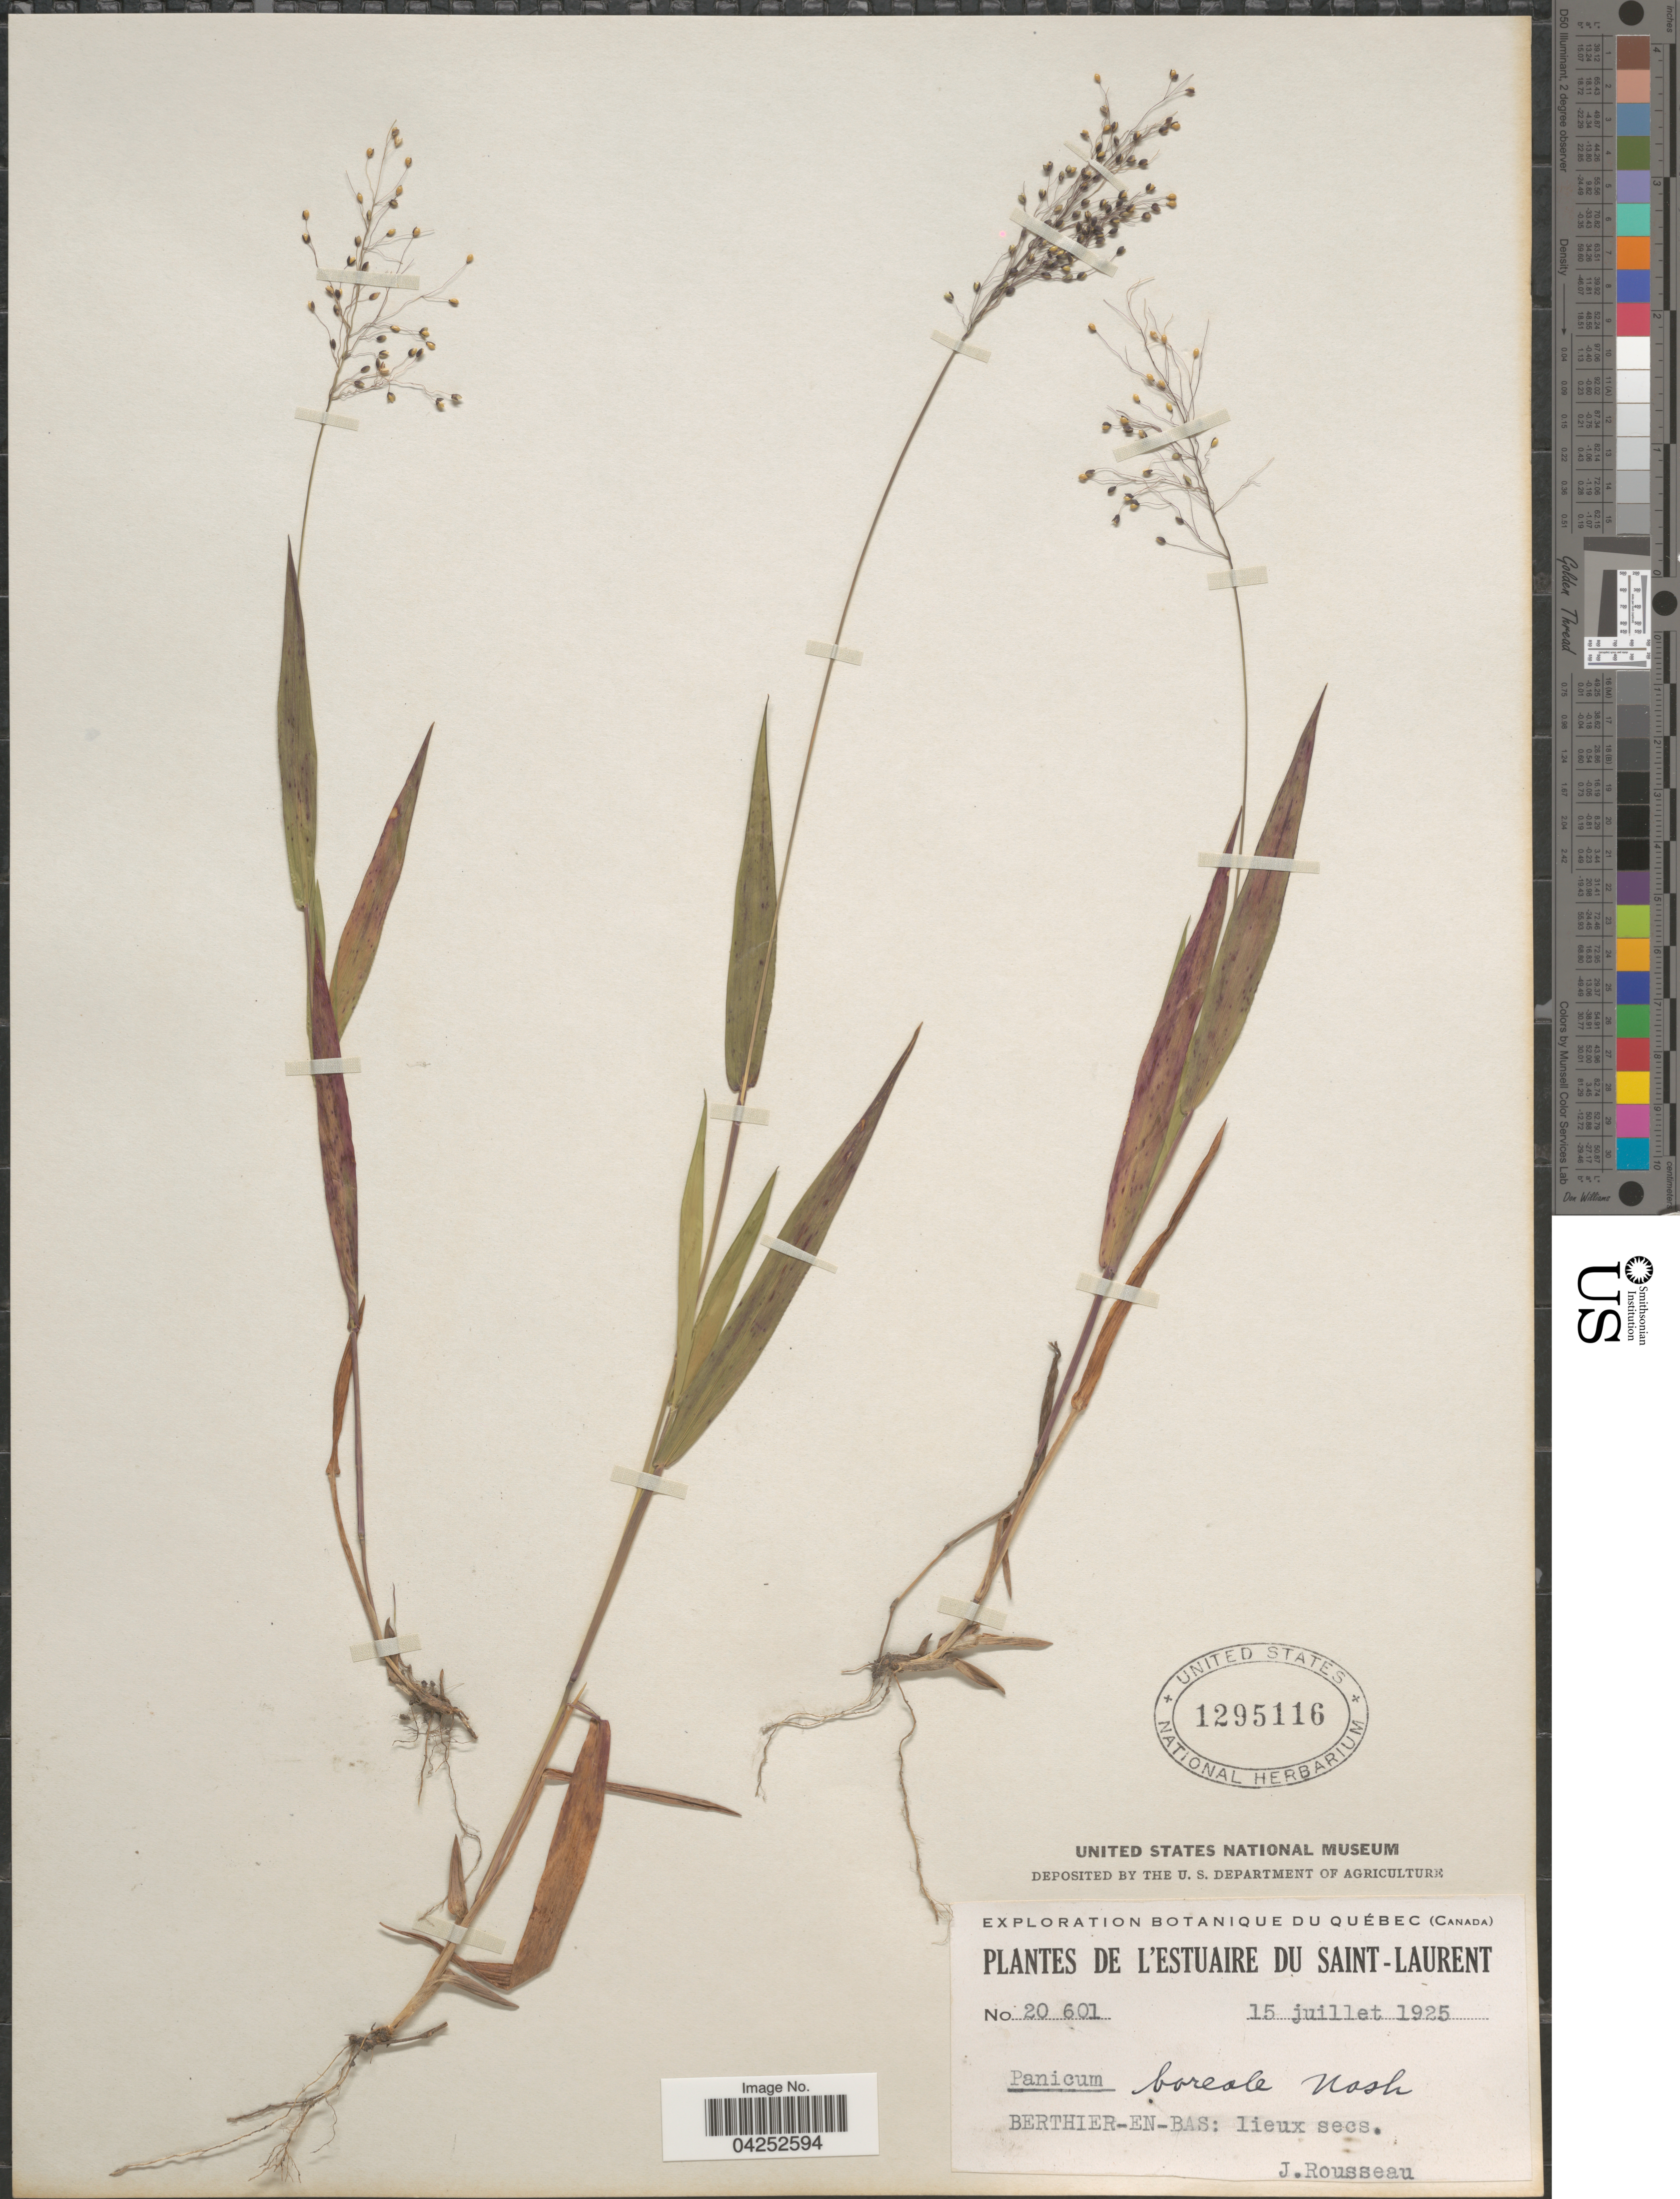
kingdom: Plantae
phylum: Tracheophyta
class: Liliopsida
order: Poales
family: Poaceae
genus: Dichanthelium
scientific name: Dichanthelium boreale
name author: (Nash) Freckmann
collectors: J. Rousseau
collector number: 20601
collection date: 1925-07-15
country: Canada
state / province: Quebec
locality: Exploration Botanique du Québec (Canada). Estuaire du Saint-Laurent. Berthier-en-Bas.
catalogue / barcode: US 1295116